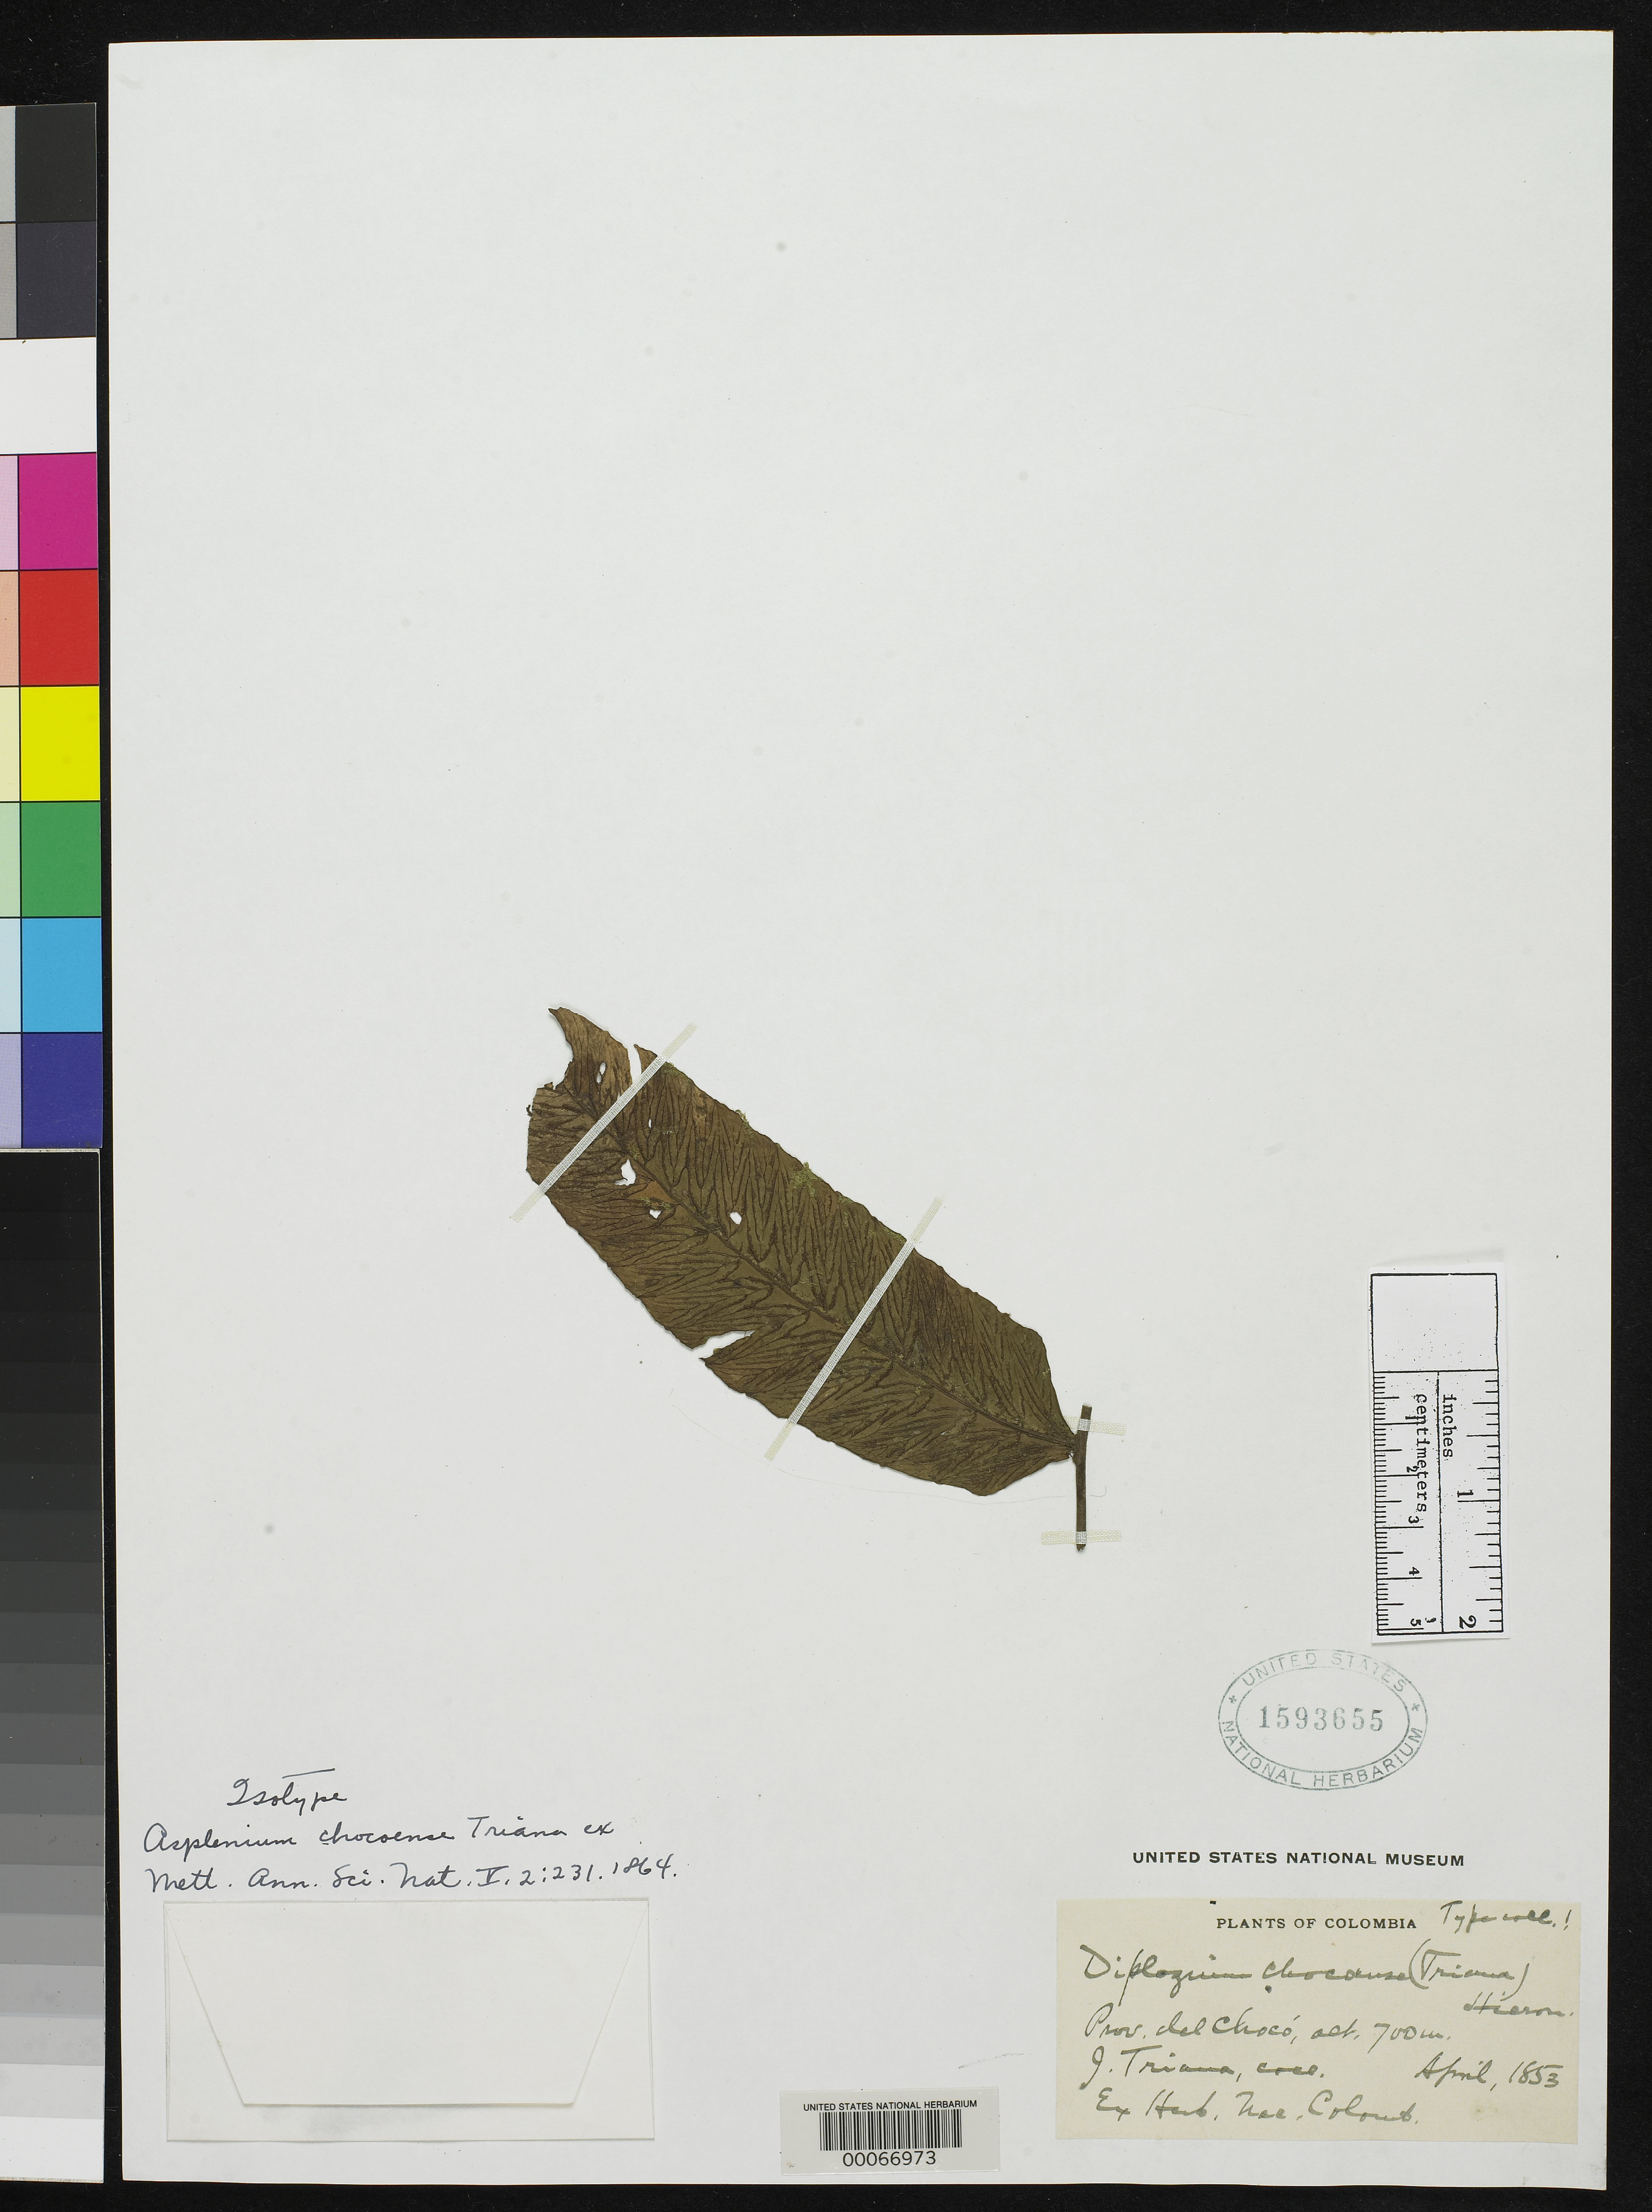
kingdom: Plantae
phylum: Tracheophyta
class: Polypodiopsida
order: Polypodiales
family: Aspleniaceae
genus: Asplenium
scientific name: Asplenium chocoense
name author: Triana ex Mett.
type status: Type Collection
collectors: J. J. Triana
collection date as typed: Apr 1853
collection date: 1853-04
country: Colombia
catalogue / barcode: US 1593655